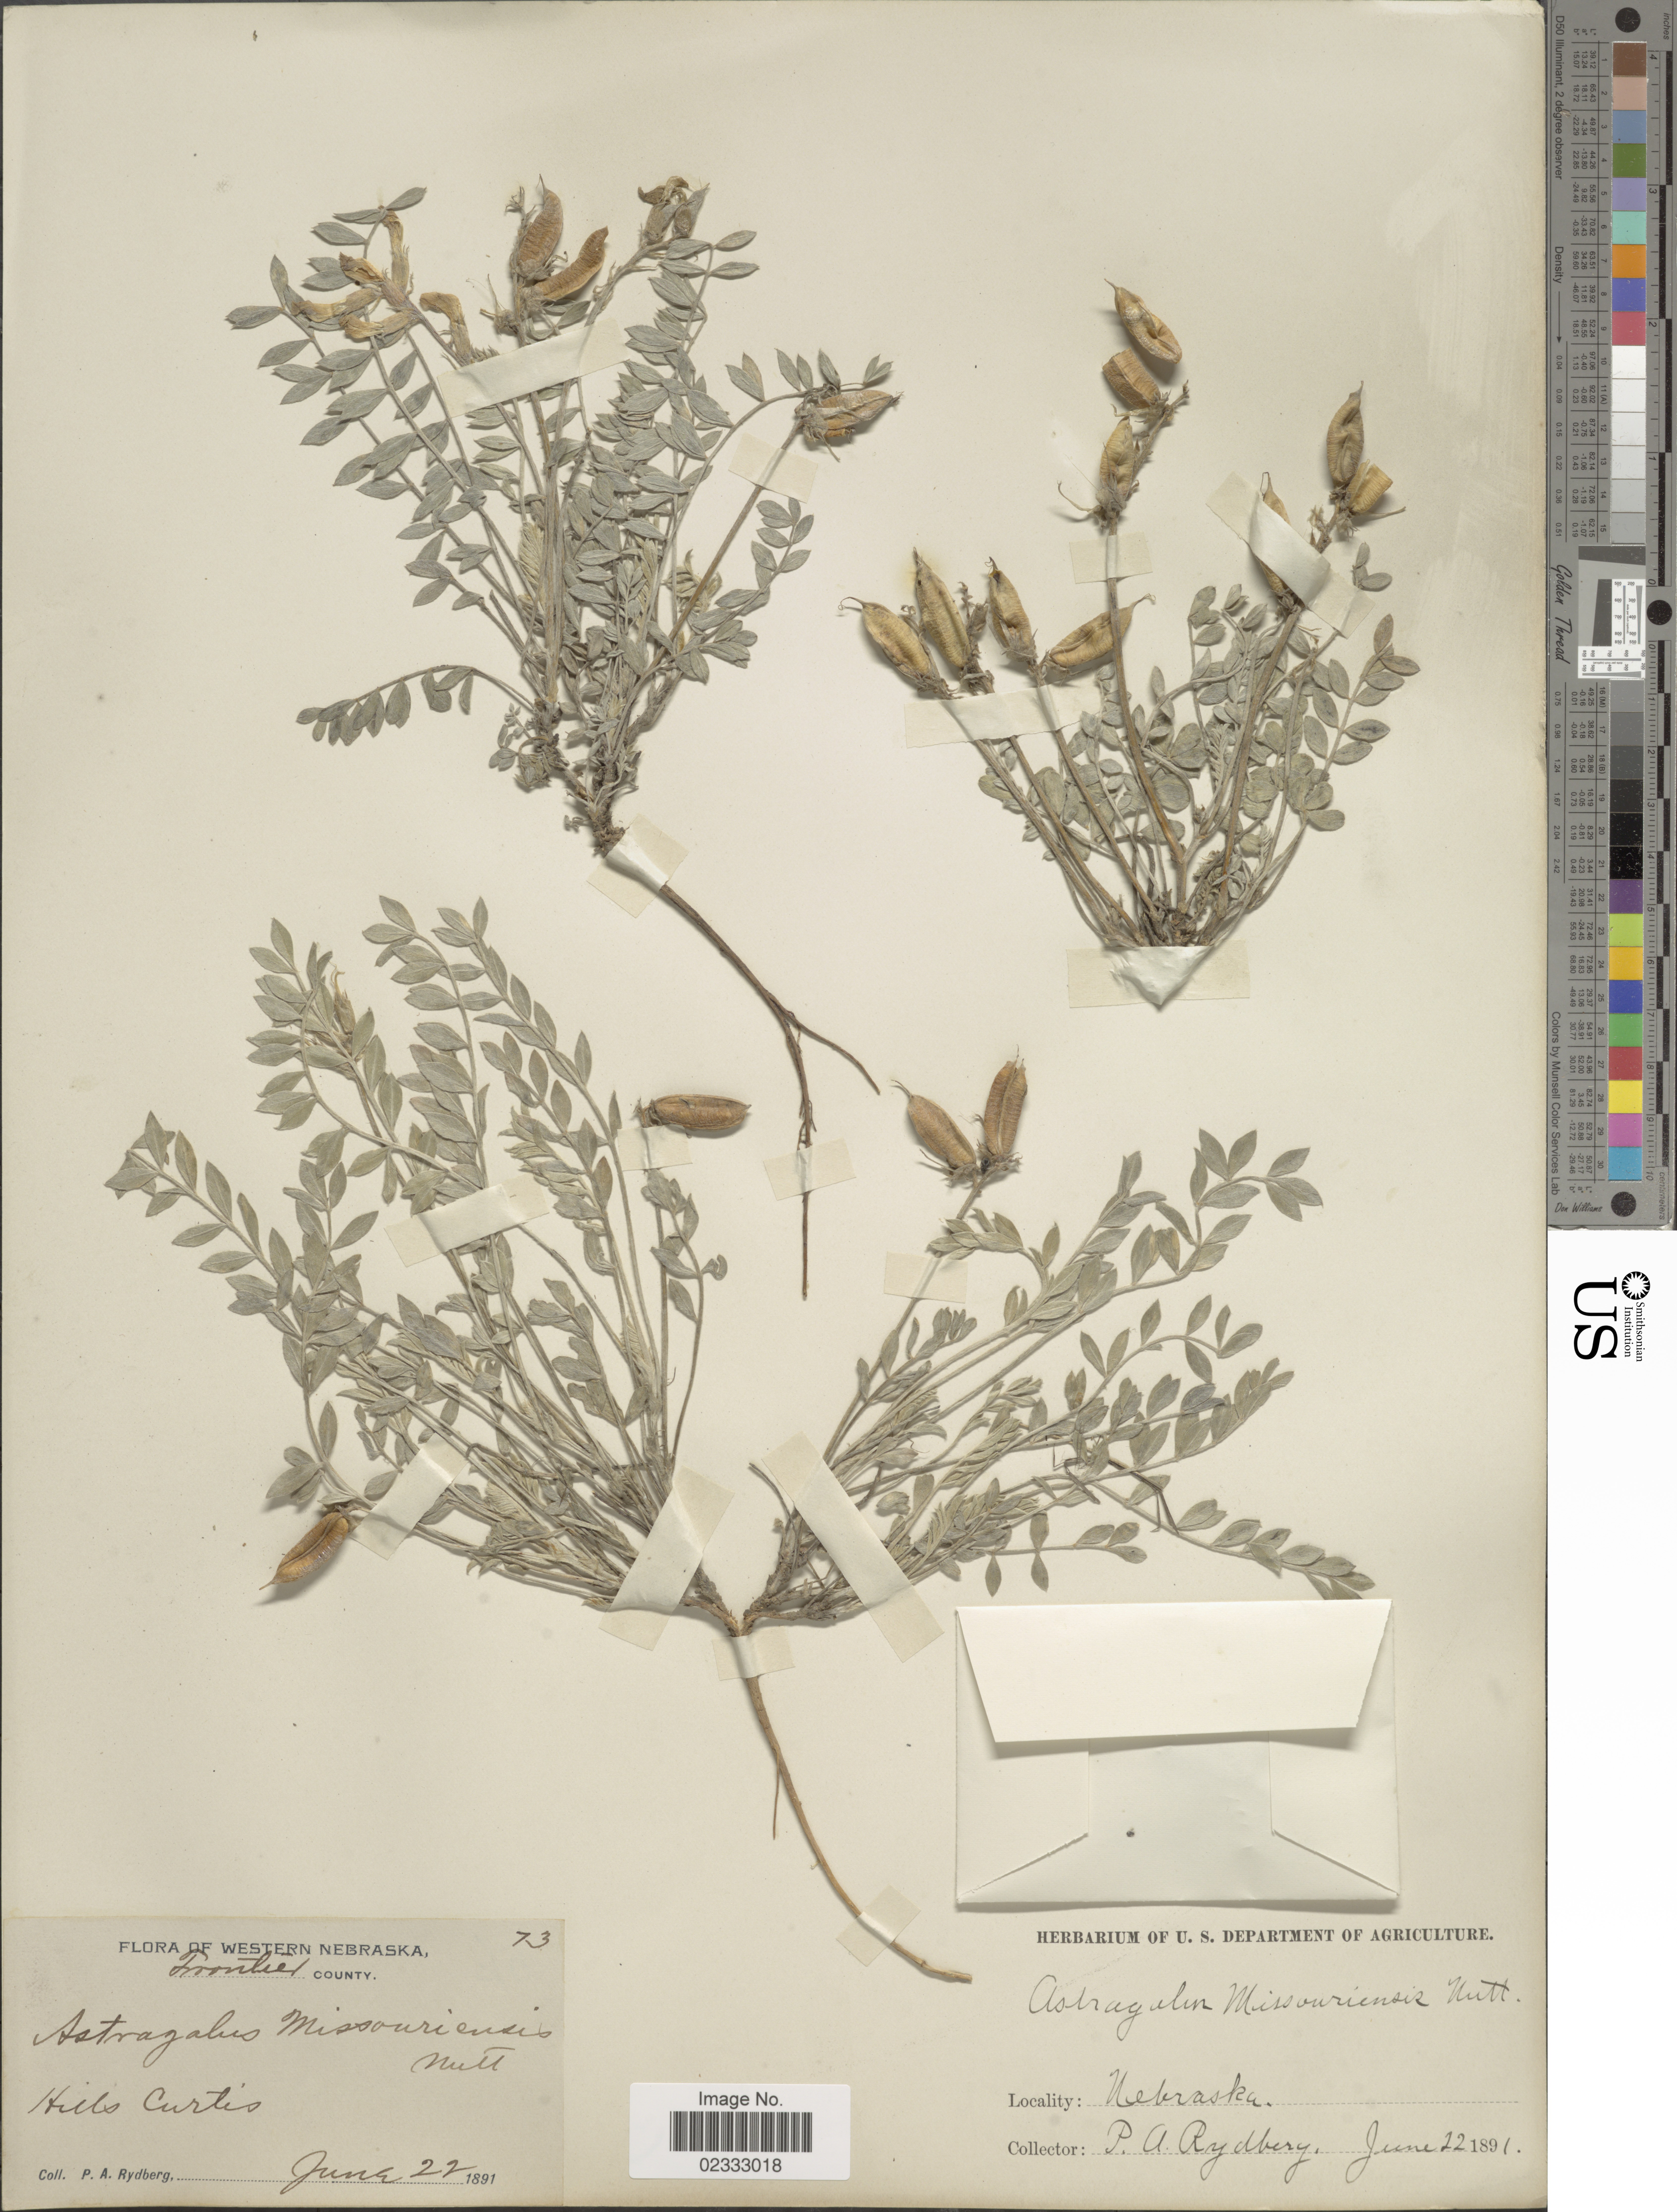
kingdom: Plantae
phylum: Tracheophyta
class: Magnoliopsida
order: Fabales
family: Fabaceae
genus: Astragalus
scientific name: Astragalus missouriensis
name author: Nutt.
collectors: P. A. Rydberg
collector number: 73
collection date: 1891-06-22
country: United States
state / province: Nebraska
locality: Western Nebraska, Hills Curtis, Frontier County